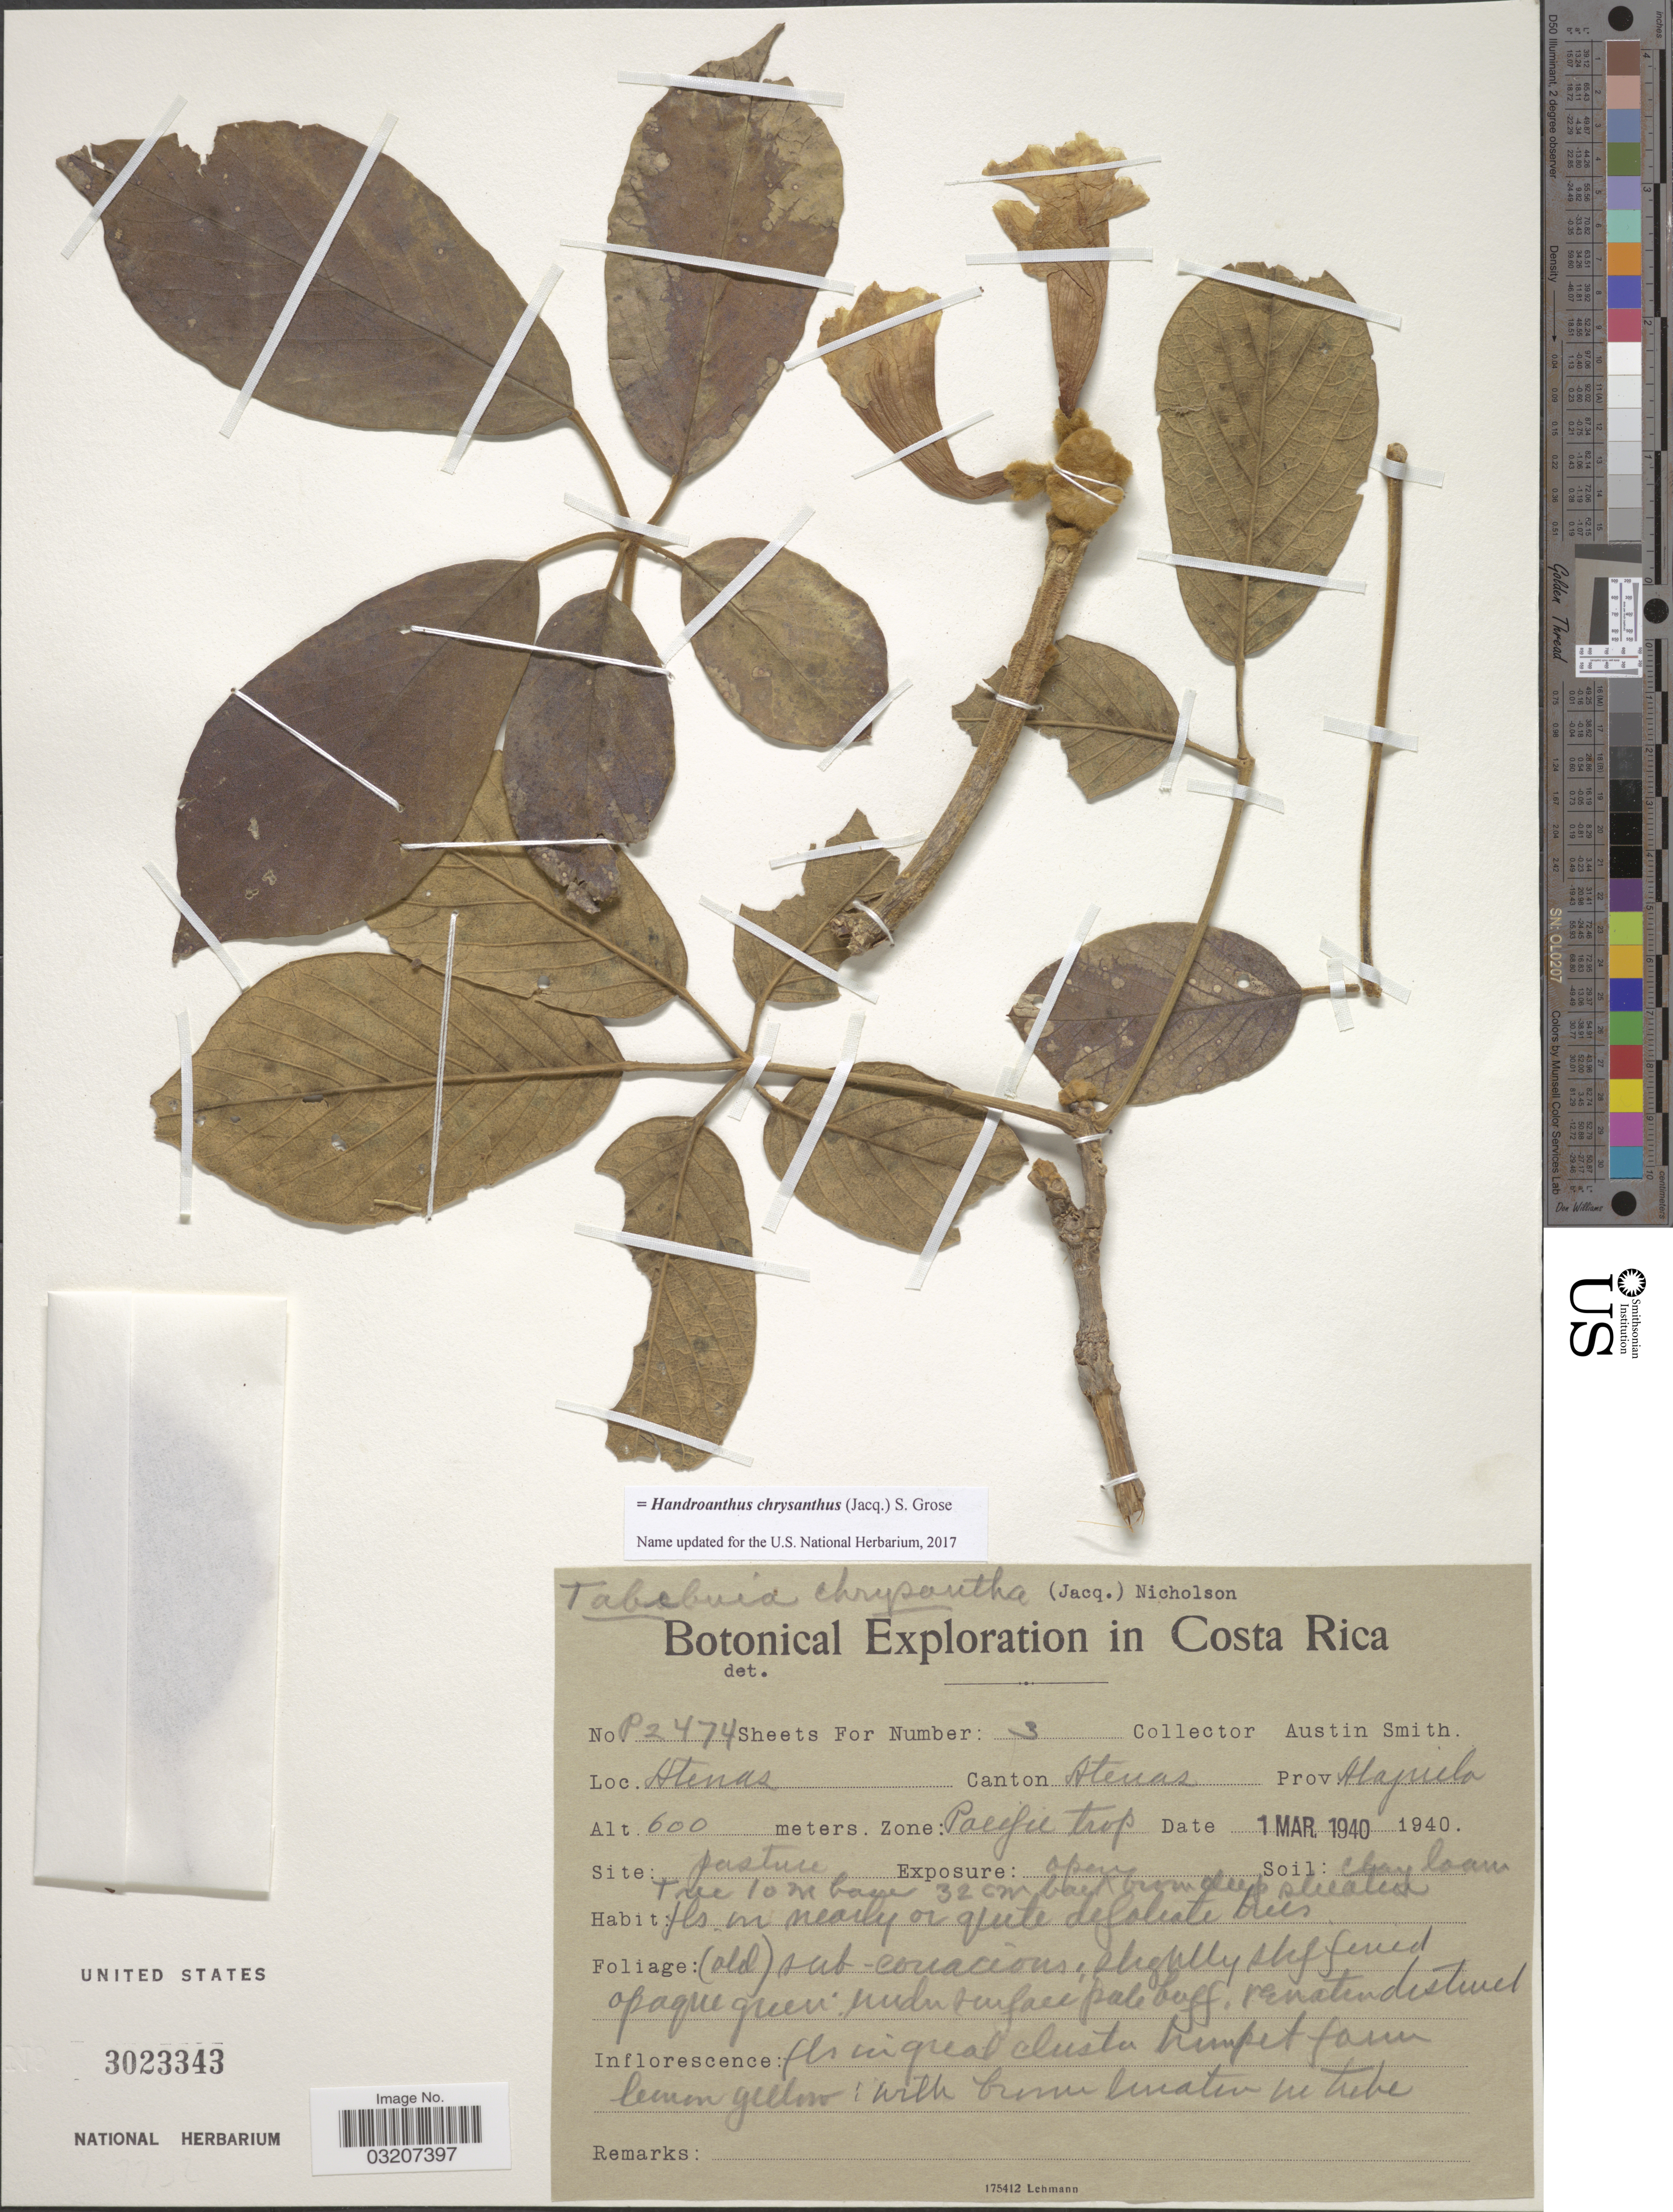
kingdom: Plantae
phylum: Tracheophyta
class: Magnoliopsida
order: Lamiales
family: Bignoniaceae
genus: Handroanthus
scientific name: Handroanthus chrysanthus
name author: (Jacq.) S.O. Grose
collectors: Aust P. Smith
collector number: P2474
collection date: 1940-03-01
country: Costa Rica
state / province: Alajuela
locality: Atenas, Canton Atenas, Zone Pacific Trop.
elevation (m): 600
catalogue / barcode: US 3023343